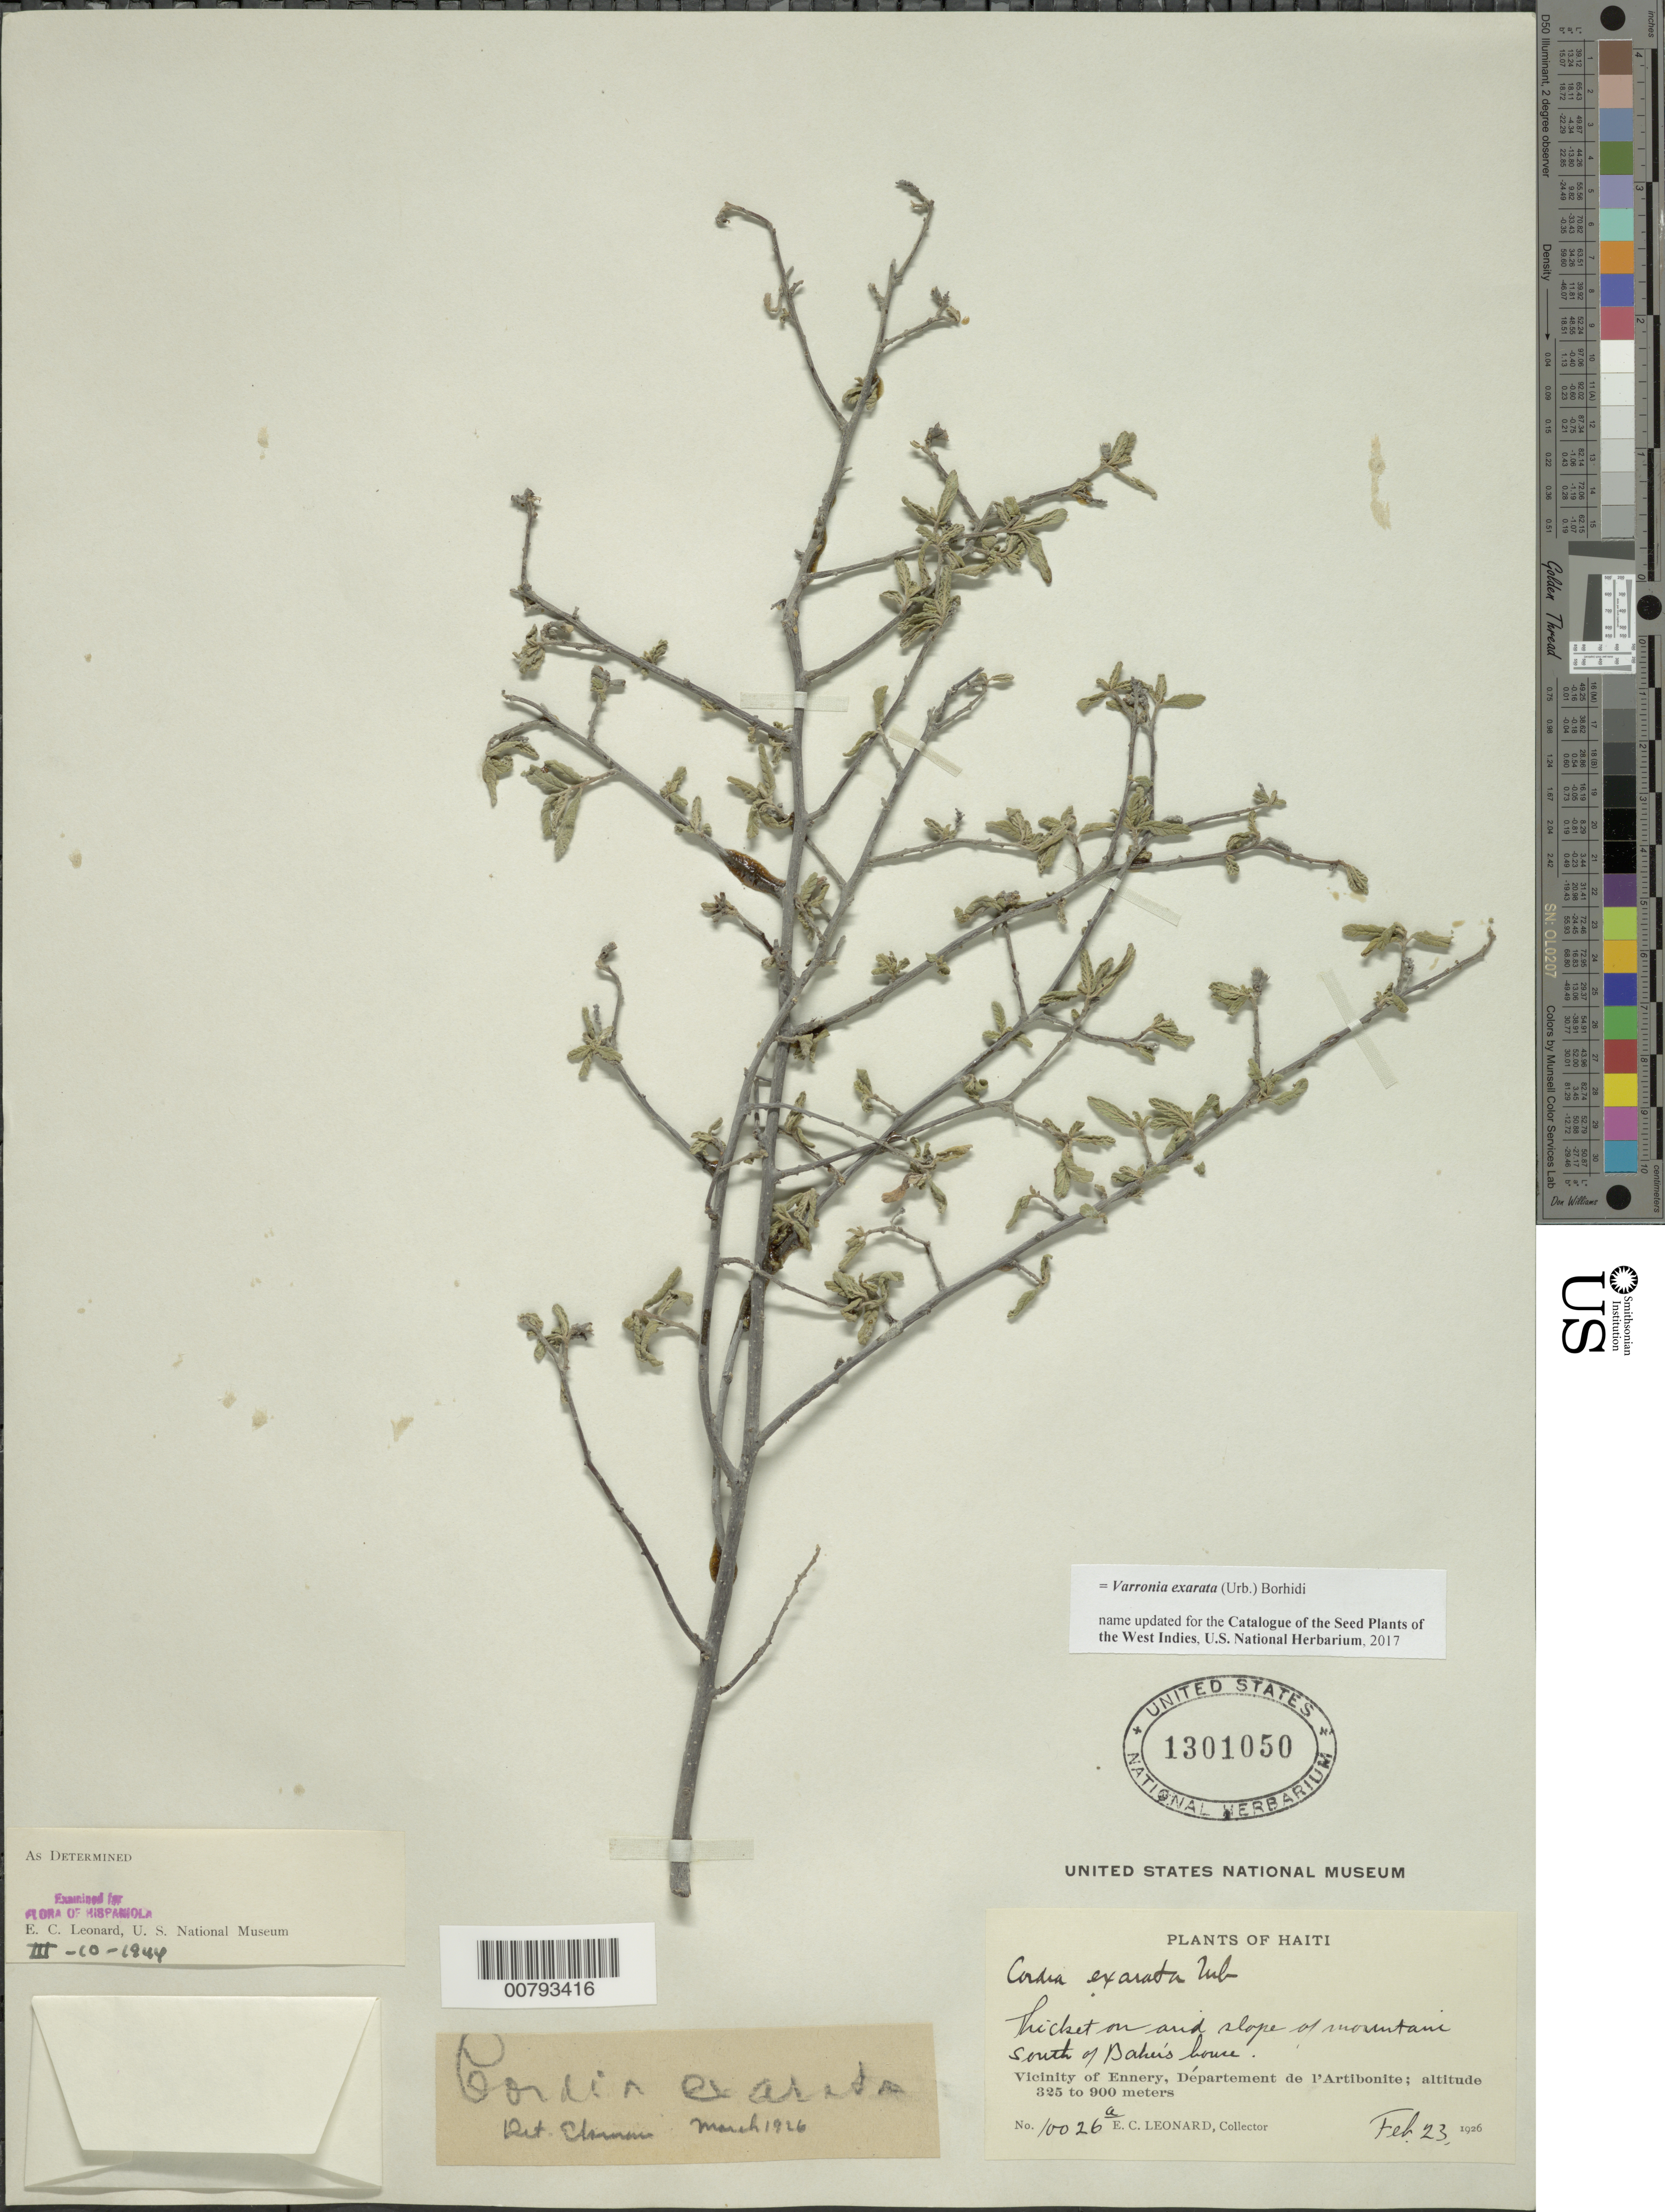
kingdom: Plantae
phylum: Tracheophyta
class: Magnoliopsida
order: Boraginales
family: Cordiaceae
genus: Varronia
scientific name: Varronia exarata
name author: (Urb.) Borhidi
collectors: E. C. Leonard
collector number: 10026a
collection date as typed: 23 Feb 1926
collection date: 1926-02-23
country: Haiti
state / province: Artibonite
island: Hispaniola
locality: Vicinity of Ennery, south of Baher's house.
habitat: Thicket on arid slope of mountain.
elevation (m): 325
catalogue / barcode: US 1301050